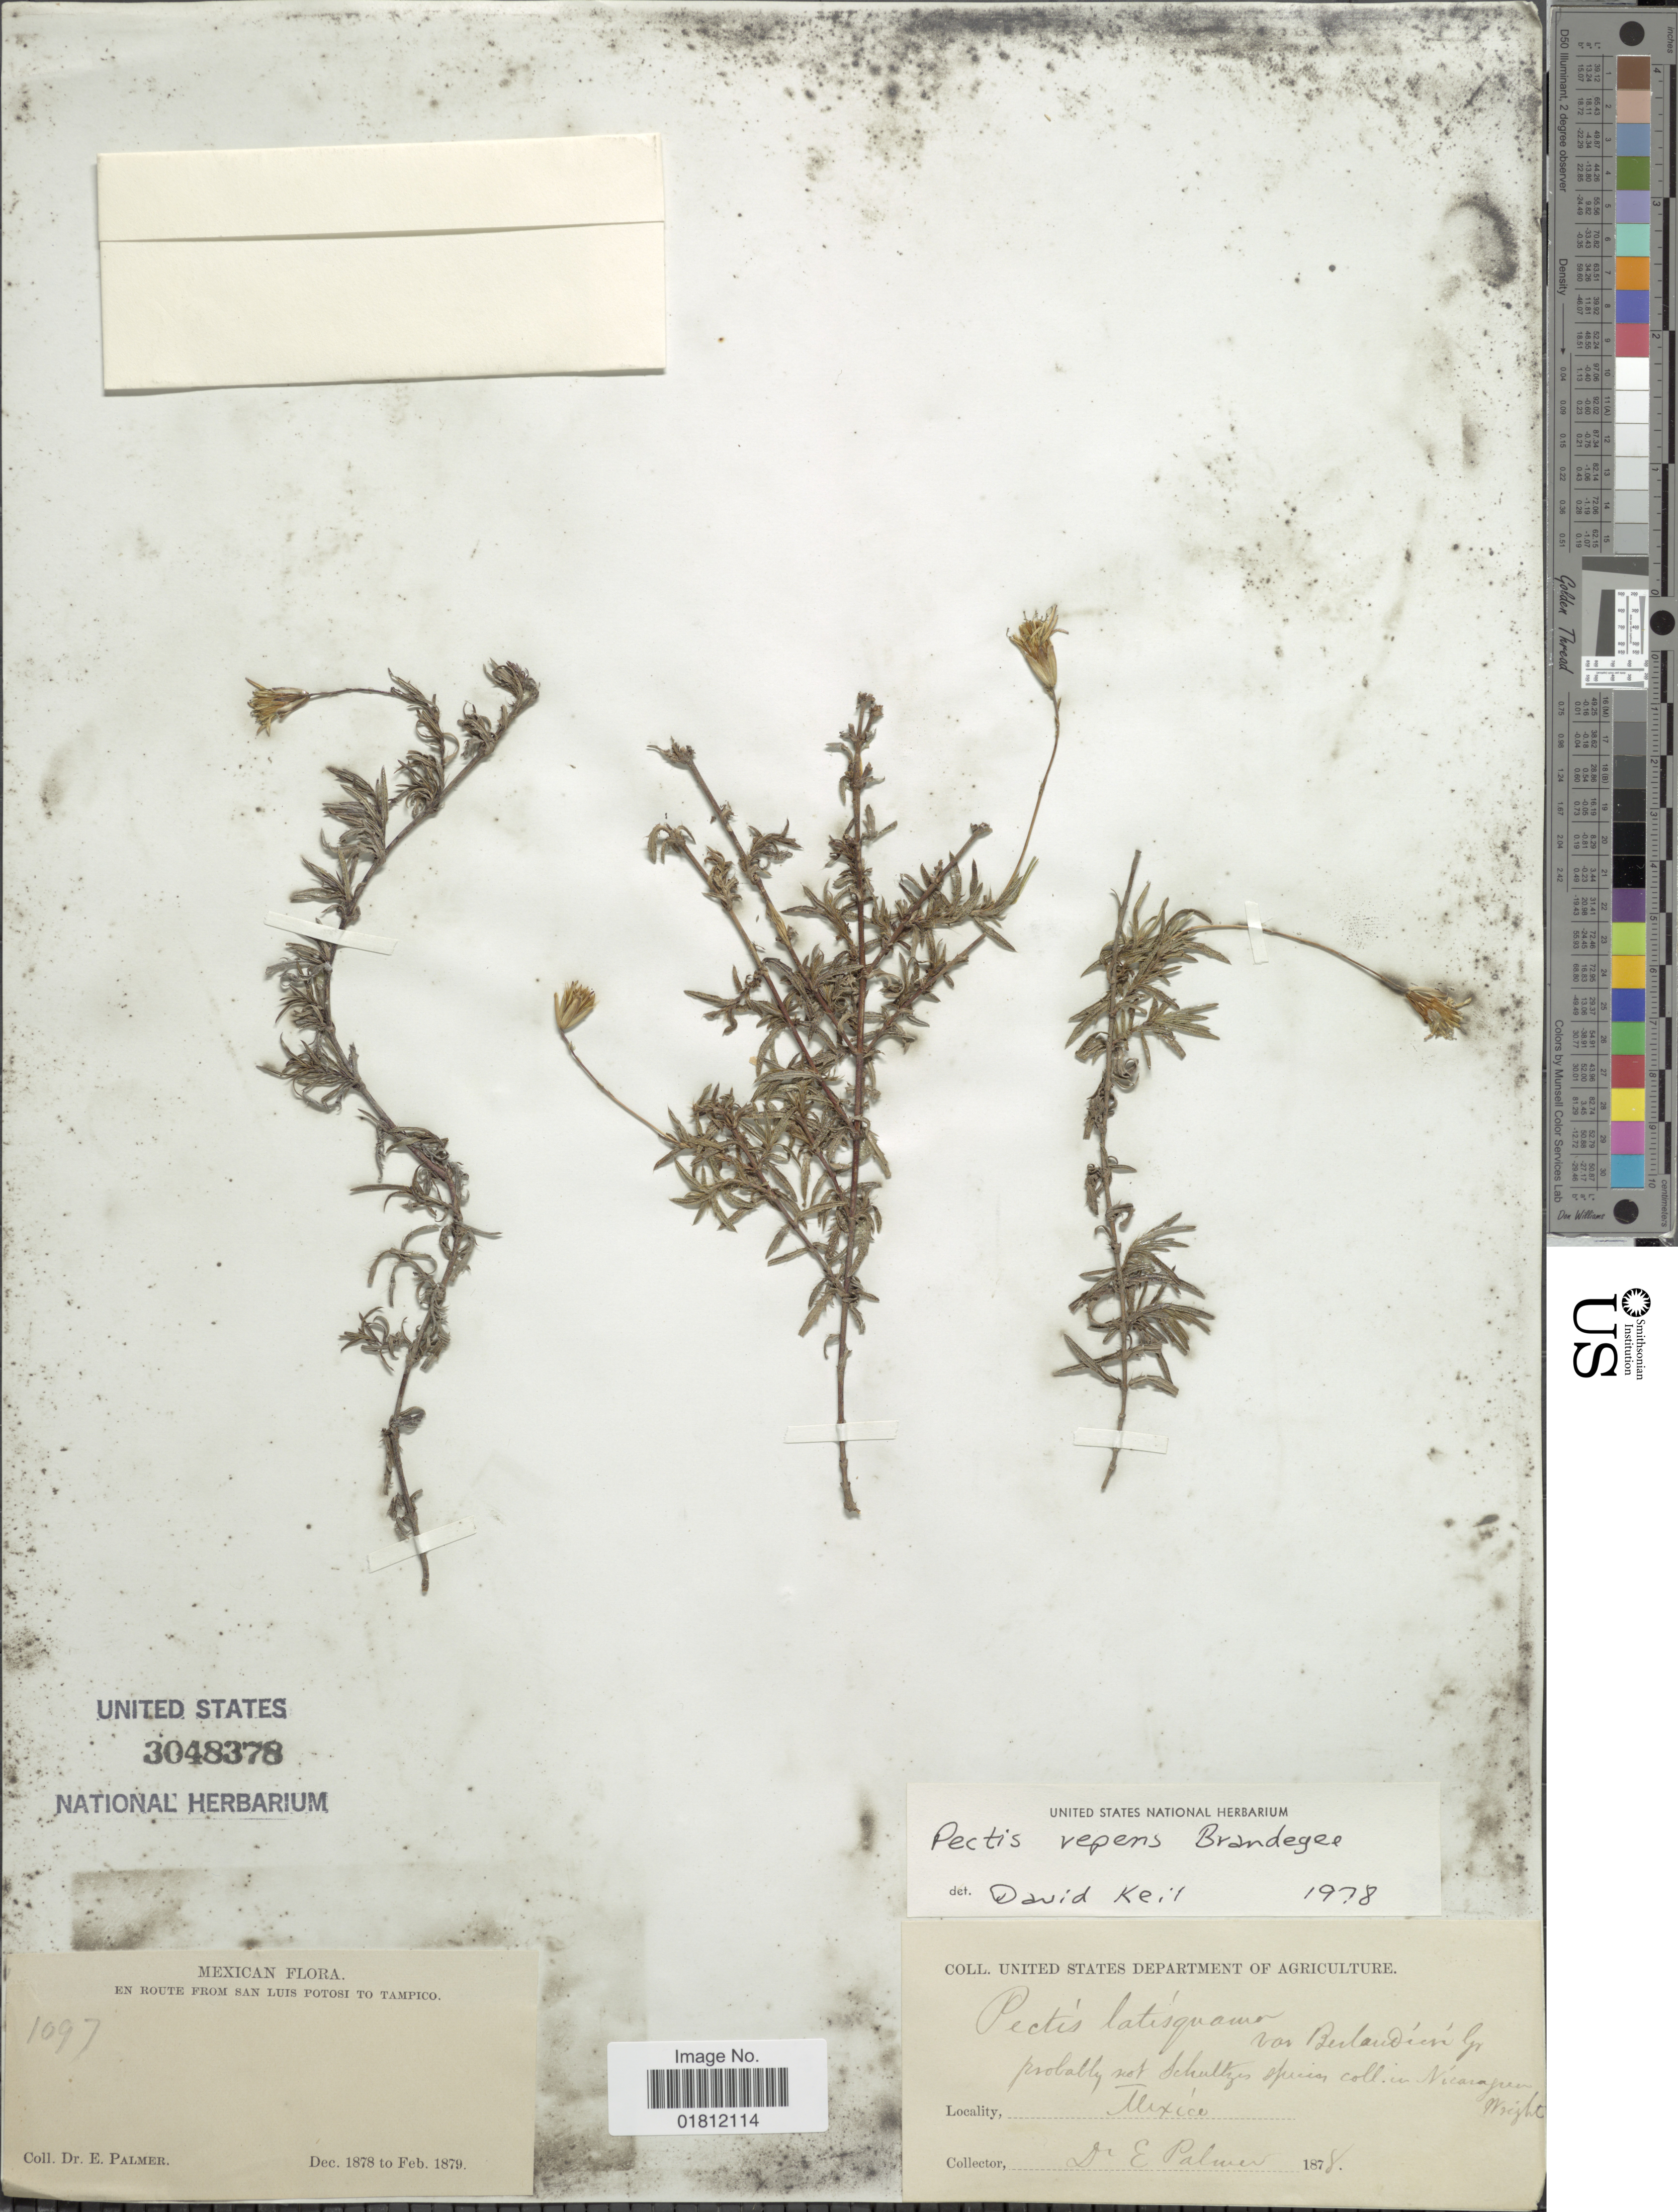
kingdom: Plantae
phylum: Tracheophyta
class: Magnoliopsida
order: Asterales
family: Asteraceae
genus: Pectis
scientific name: Pectis repens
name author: Brandegee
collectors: E. Palmer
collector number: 1097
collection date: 1878-12/1879-02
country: Mexico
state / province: San Luis Potosí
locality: Route from San Luis Potosi to Tampico.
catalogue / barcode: US 3048378